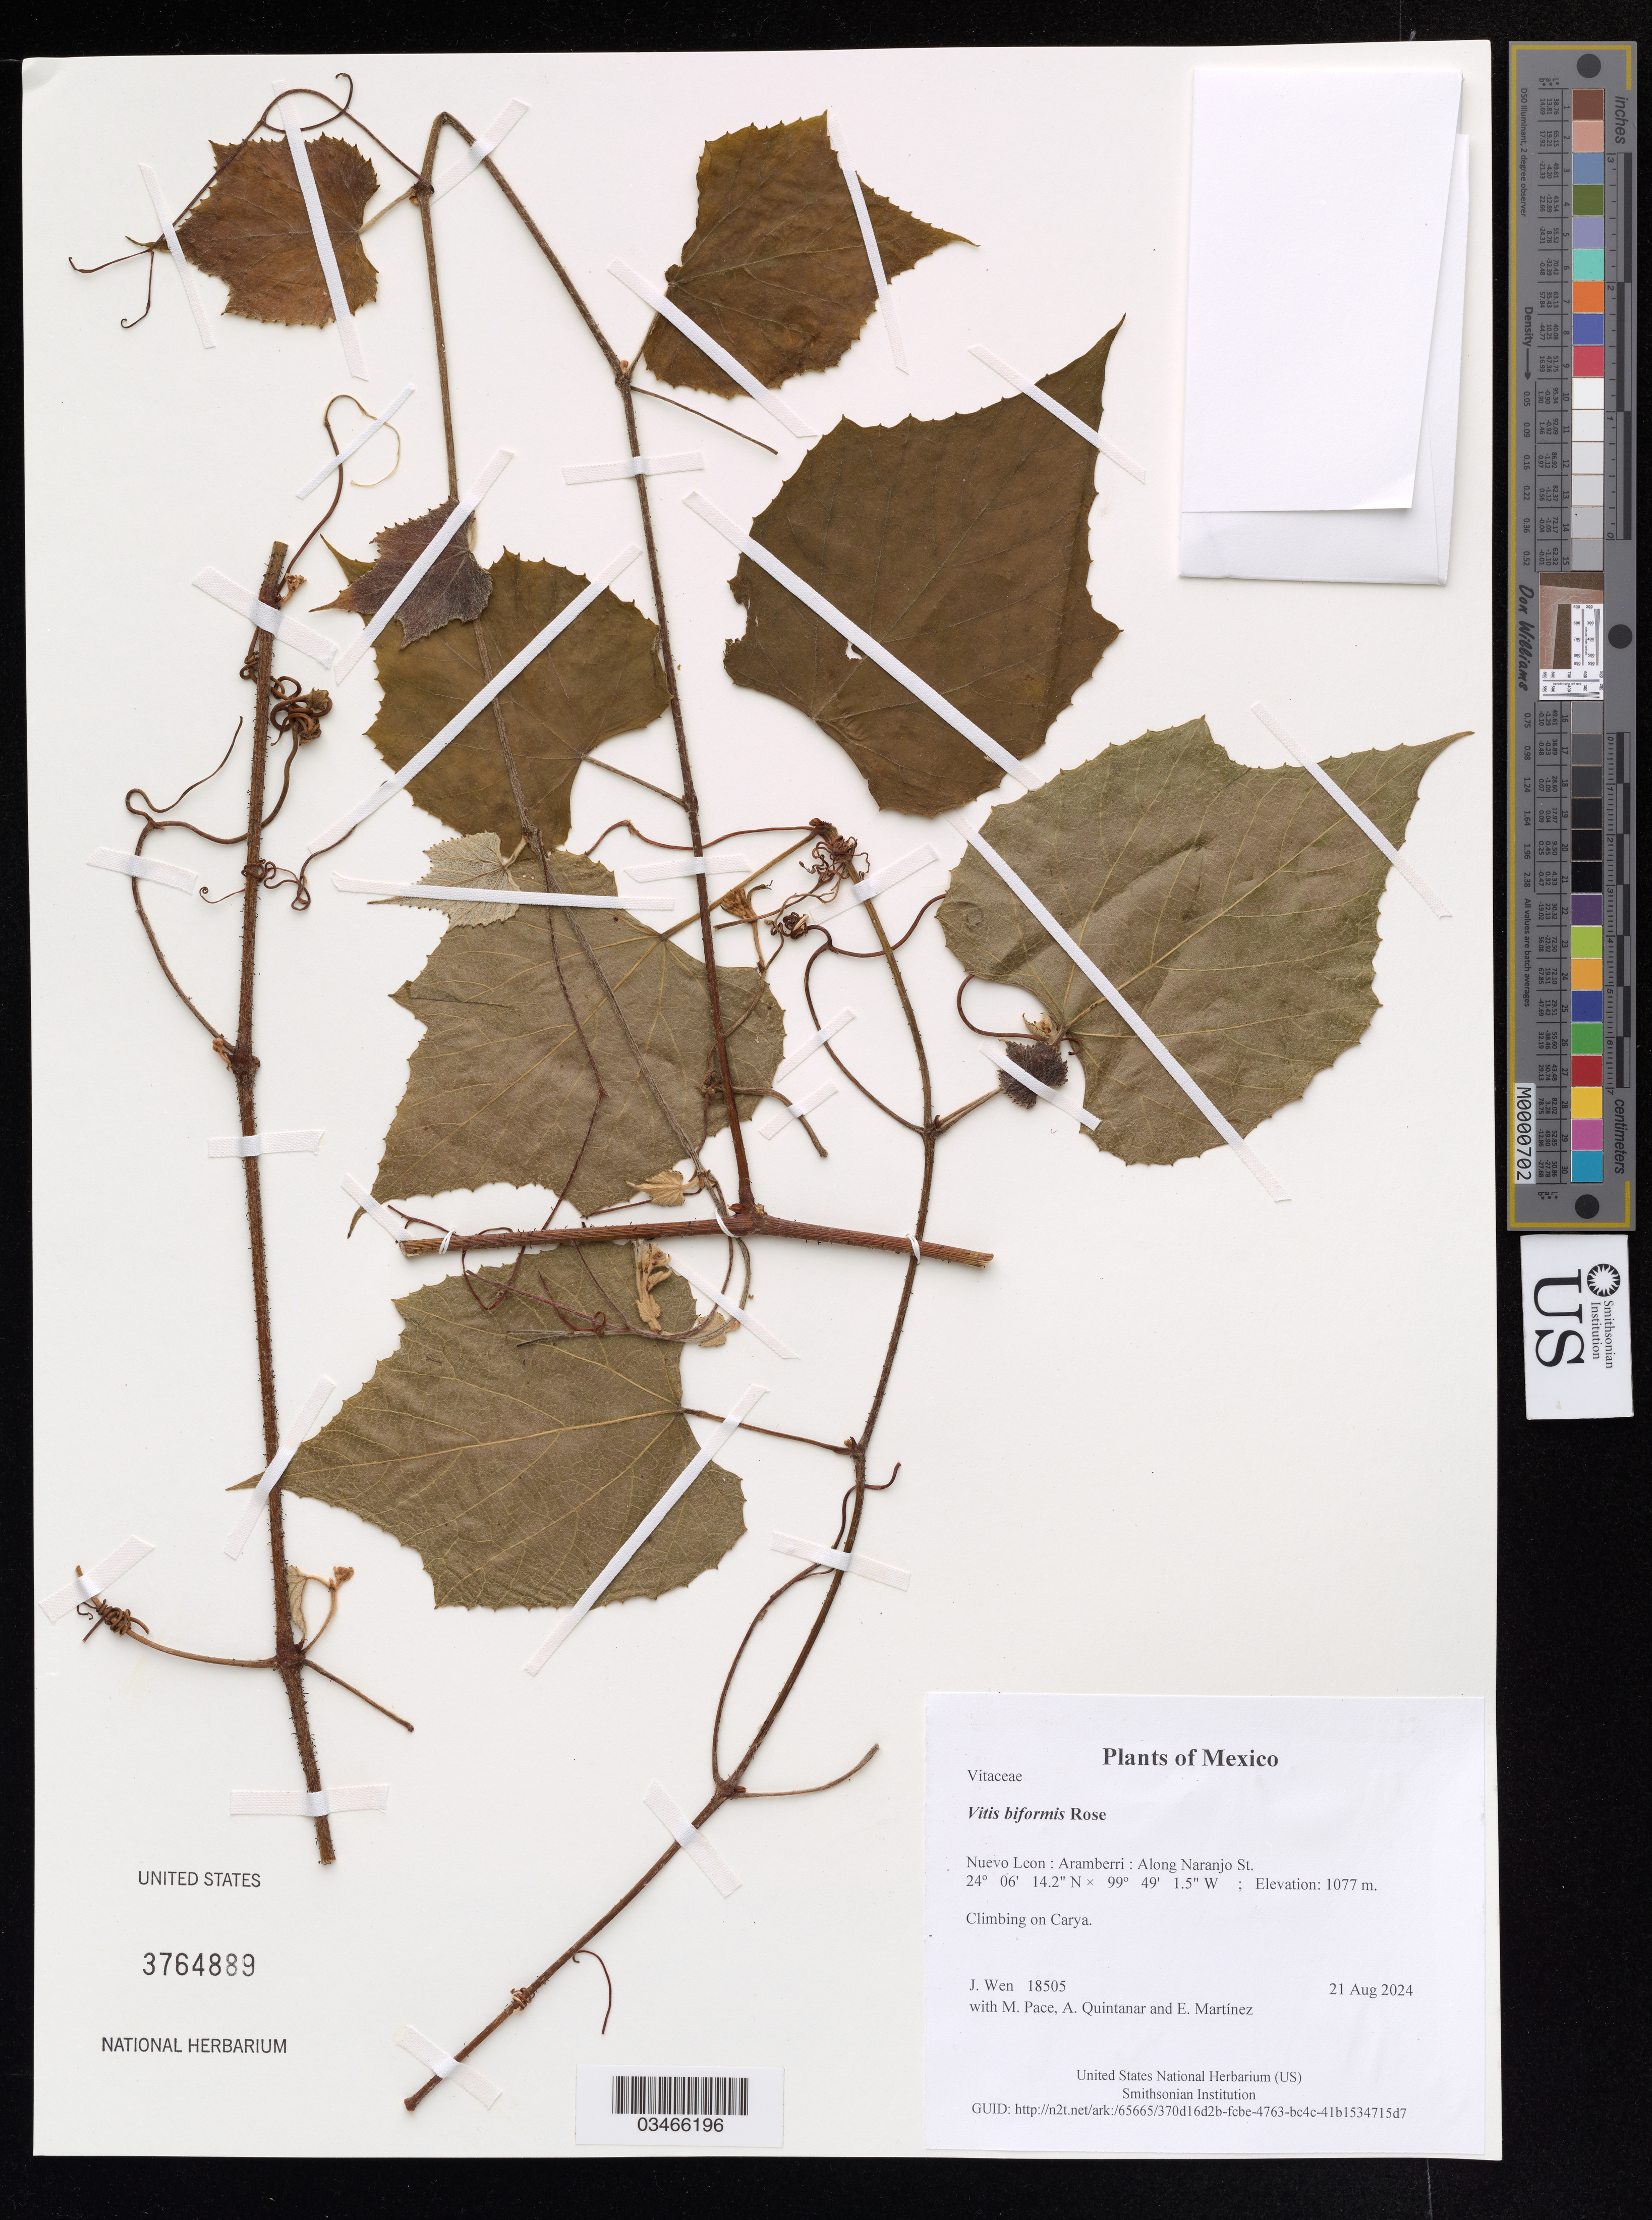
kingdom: Plantae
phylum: Tracheophyta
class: Magnoliopsida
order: Vitales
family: Vitaceae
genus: Vitis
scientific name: Vitis biformis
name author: Rose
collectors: J. Wen, M. Pace, A. Quintanar & E. Martinez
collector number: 18505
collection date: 2024-08-21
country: Mexico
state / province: Nuevo Leon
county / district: Aramberri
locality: Along Naranjo St.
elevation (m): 1077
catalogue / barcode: US 3764889